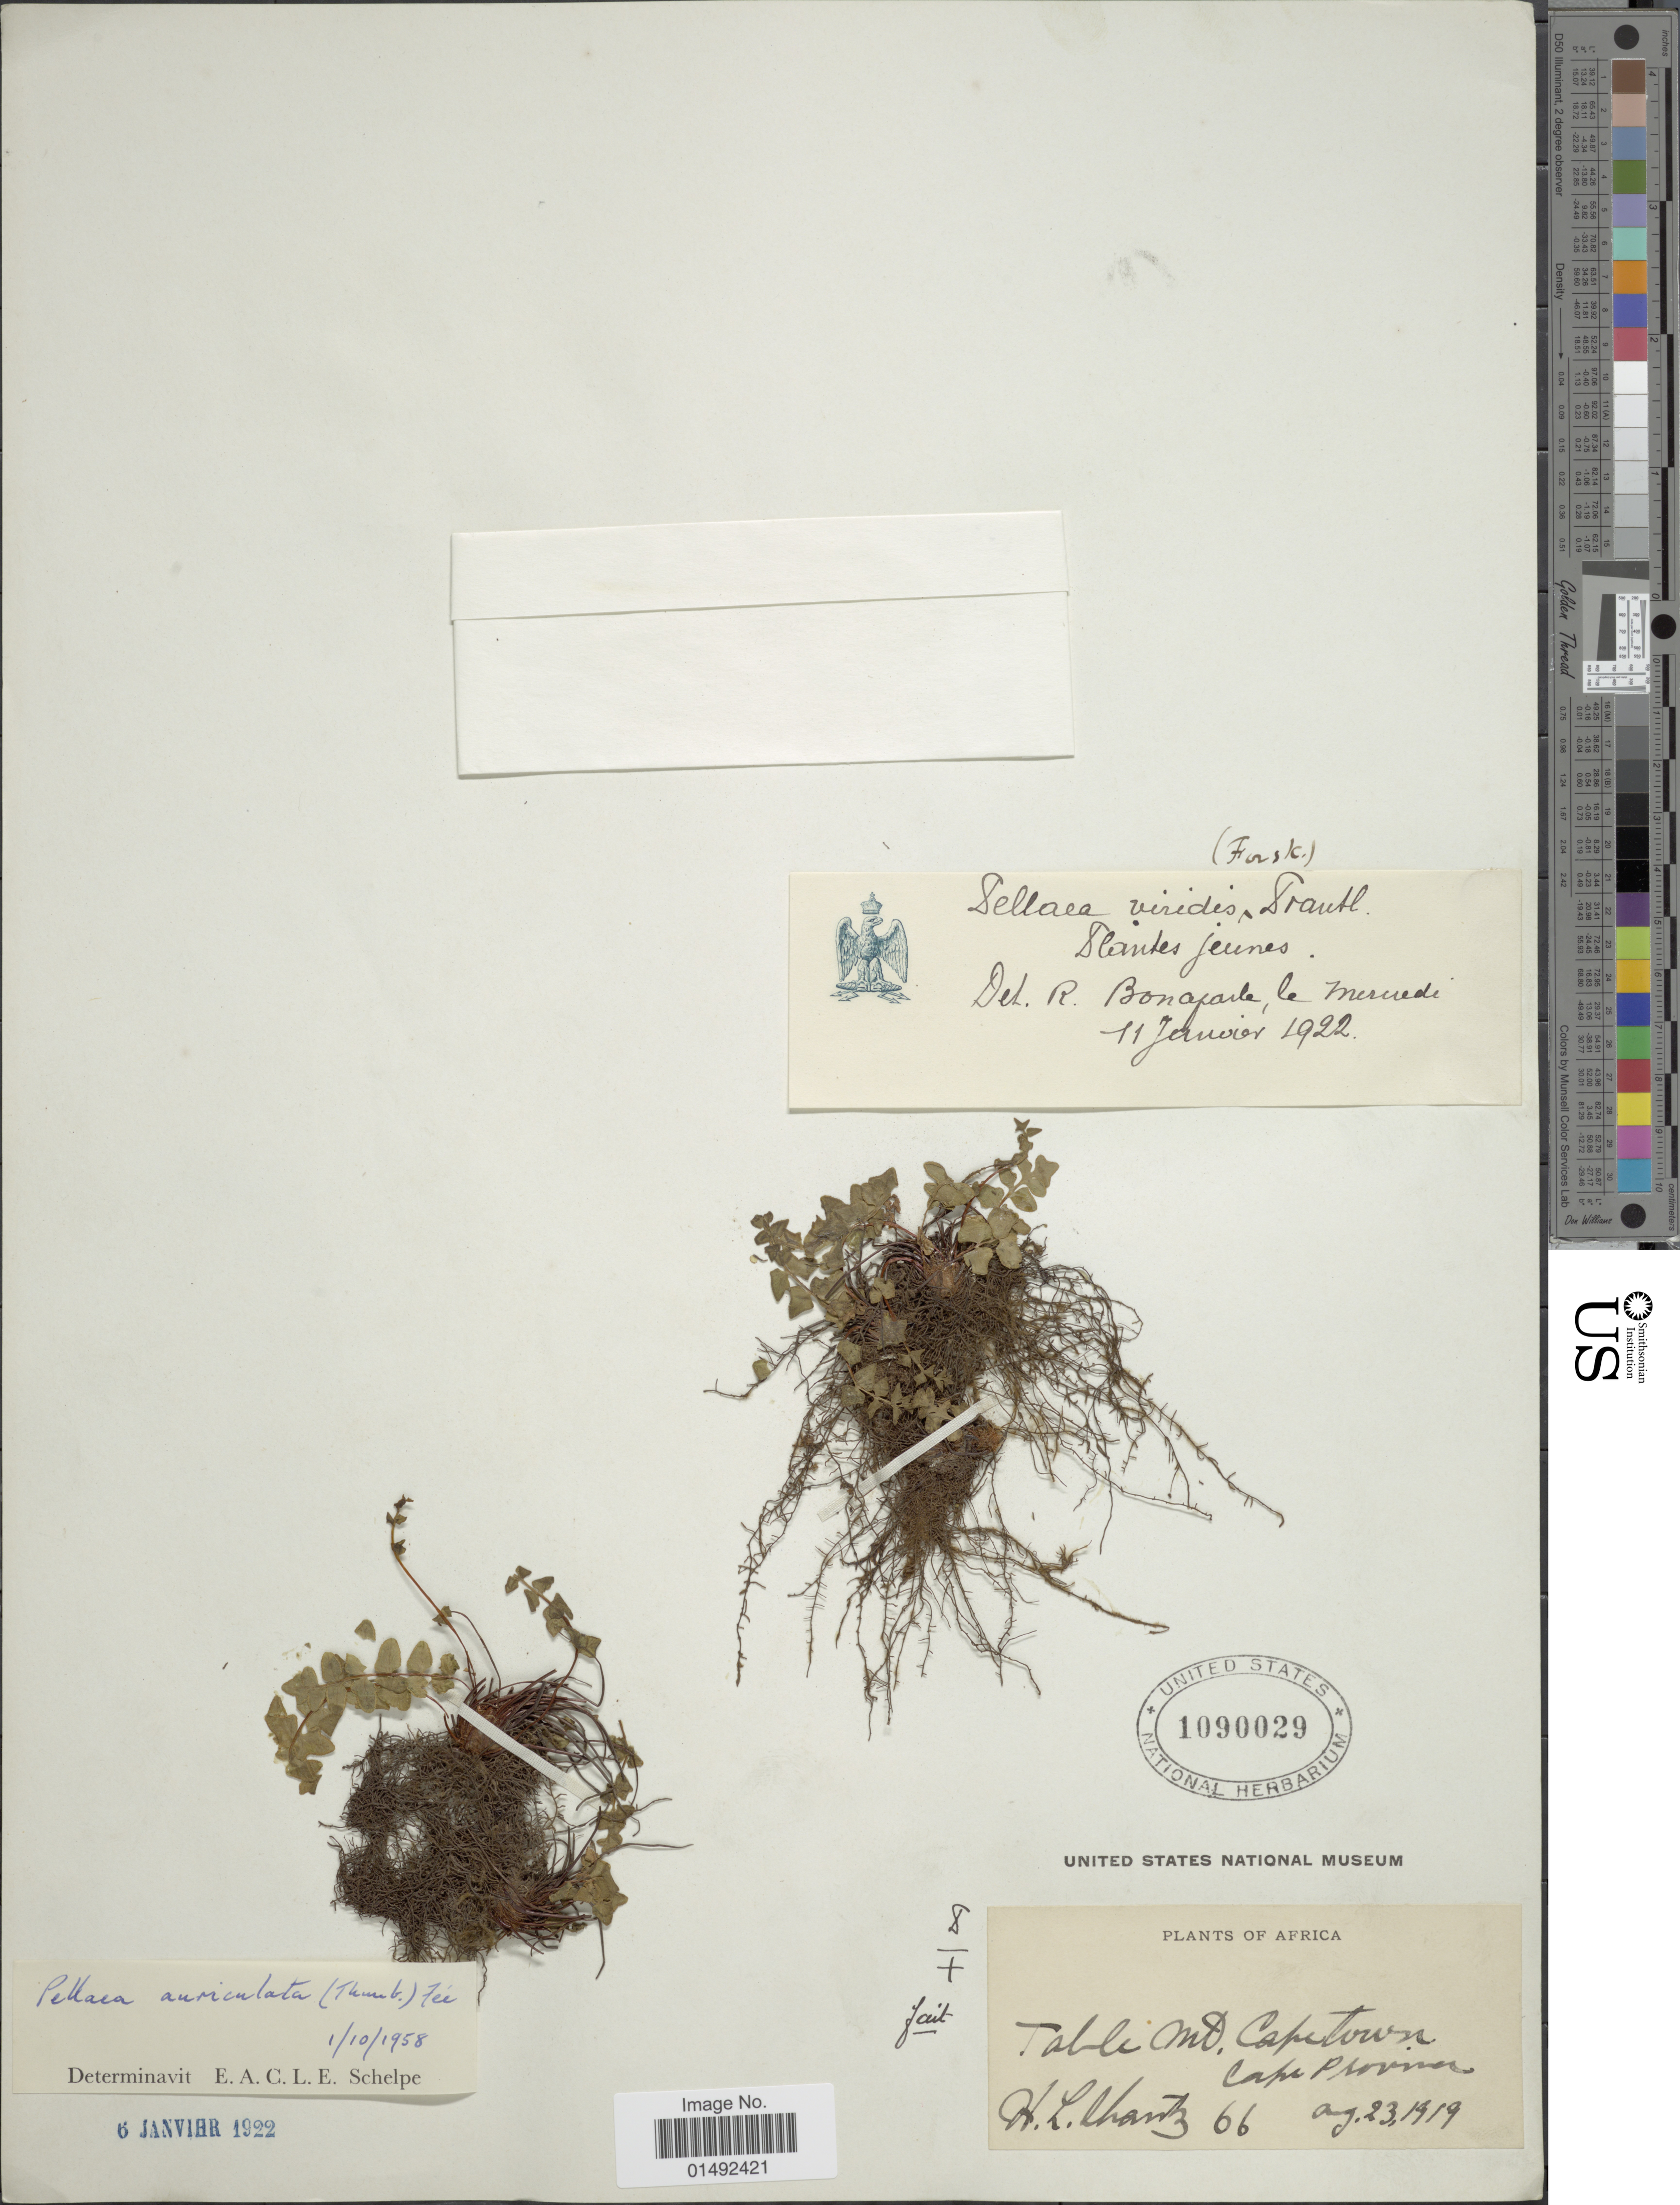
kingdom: Plantae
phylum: Tracheophyta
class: Polypodiopsida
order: Polypodiales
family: Pteridaceae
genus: Pellaea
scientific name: Pellaea auriculata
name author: (Thunb.) Fée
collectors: H. Shantz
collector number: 66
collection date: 1919-08-23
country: South Africa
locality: Table Mt, Capetown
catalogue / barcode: US 1090029